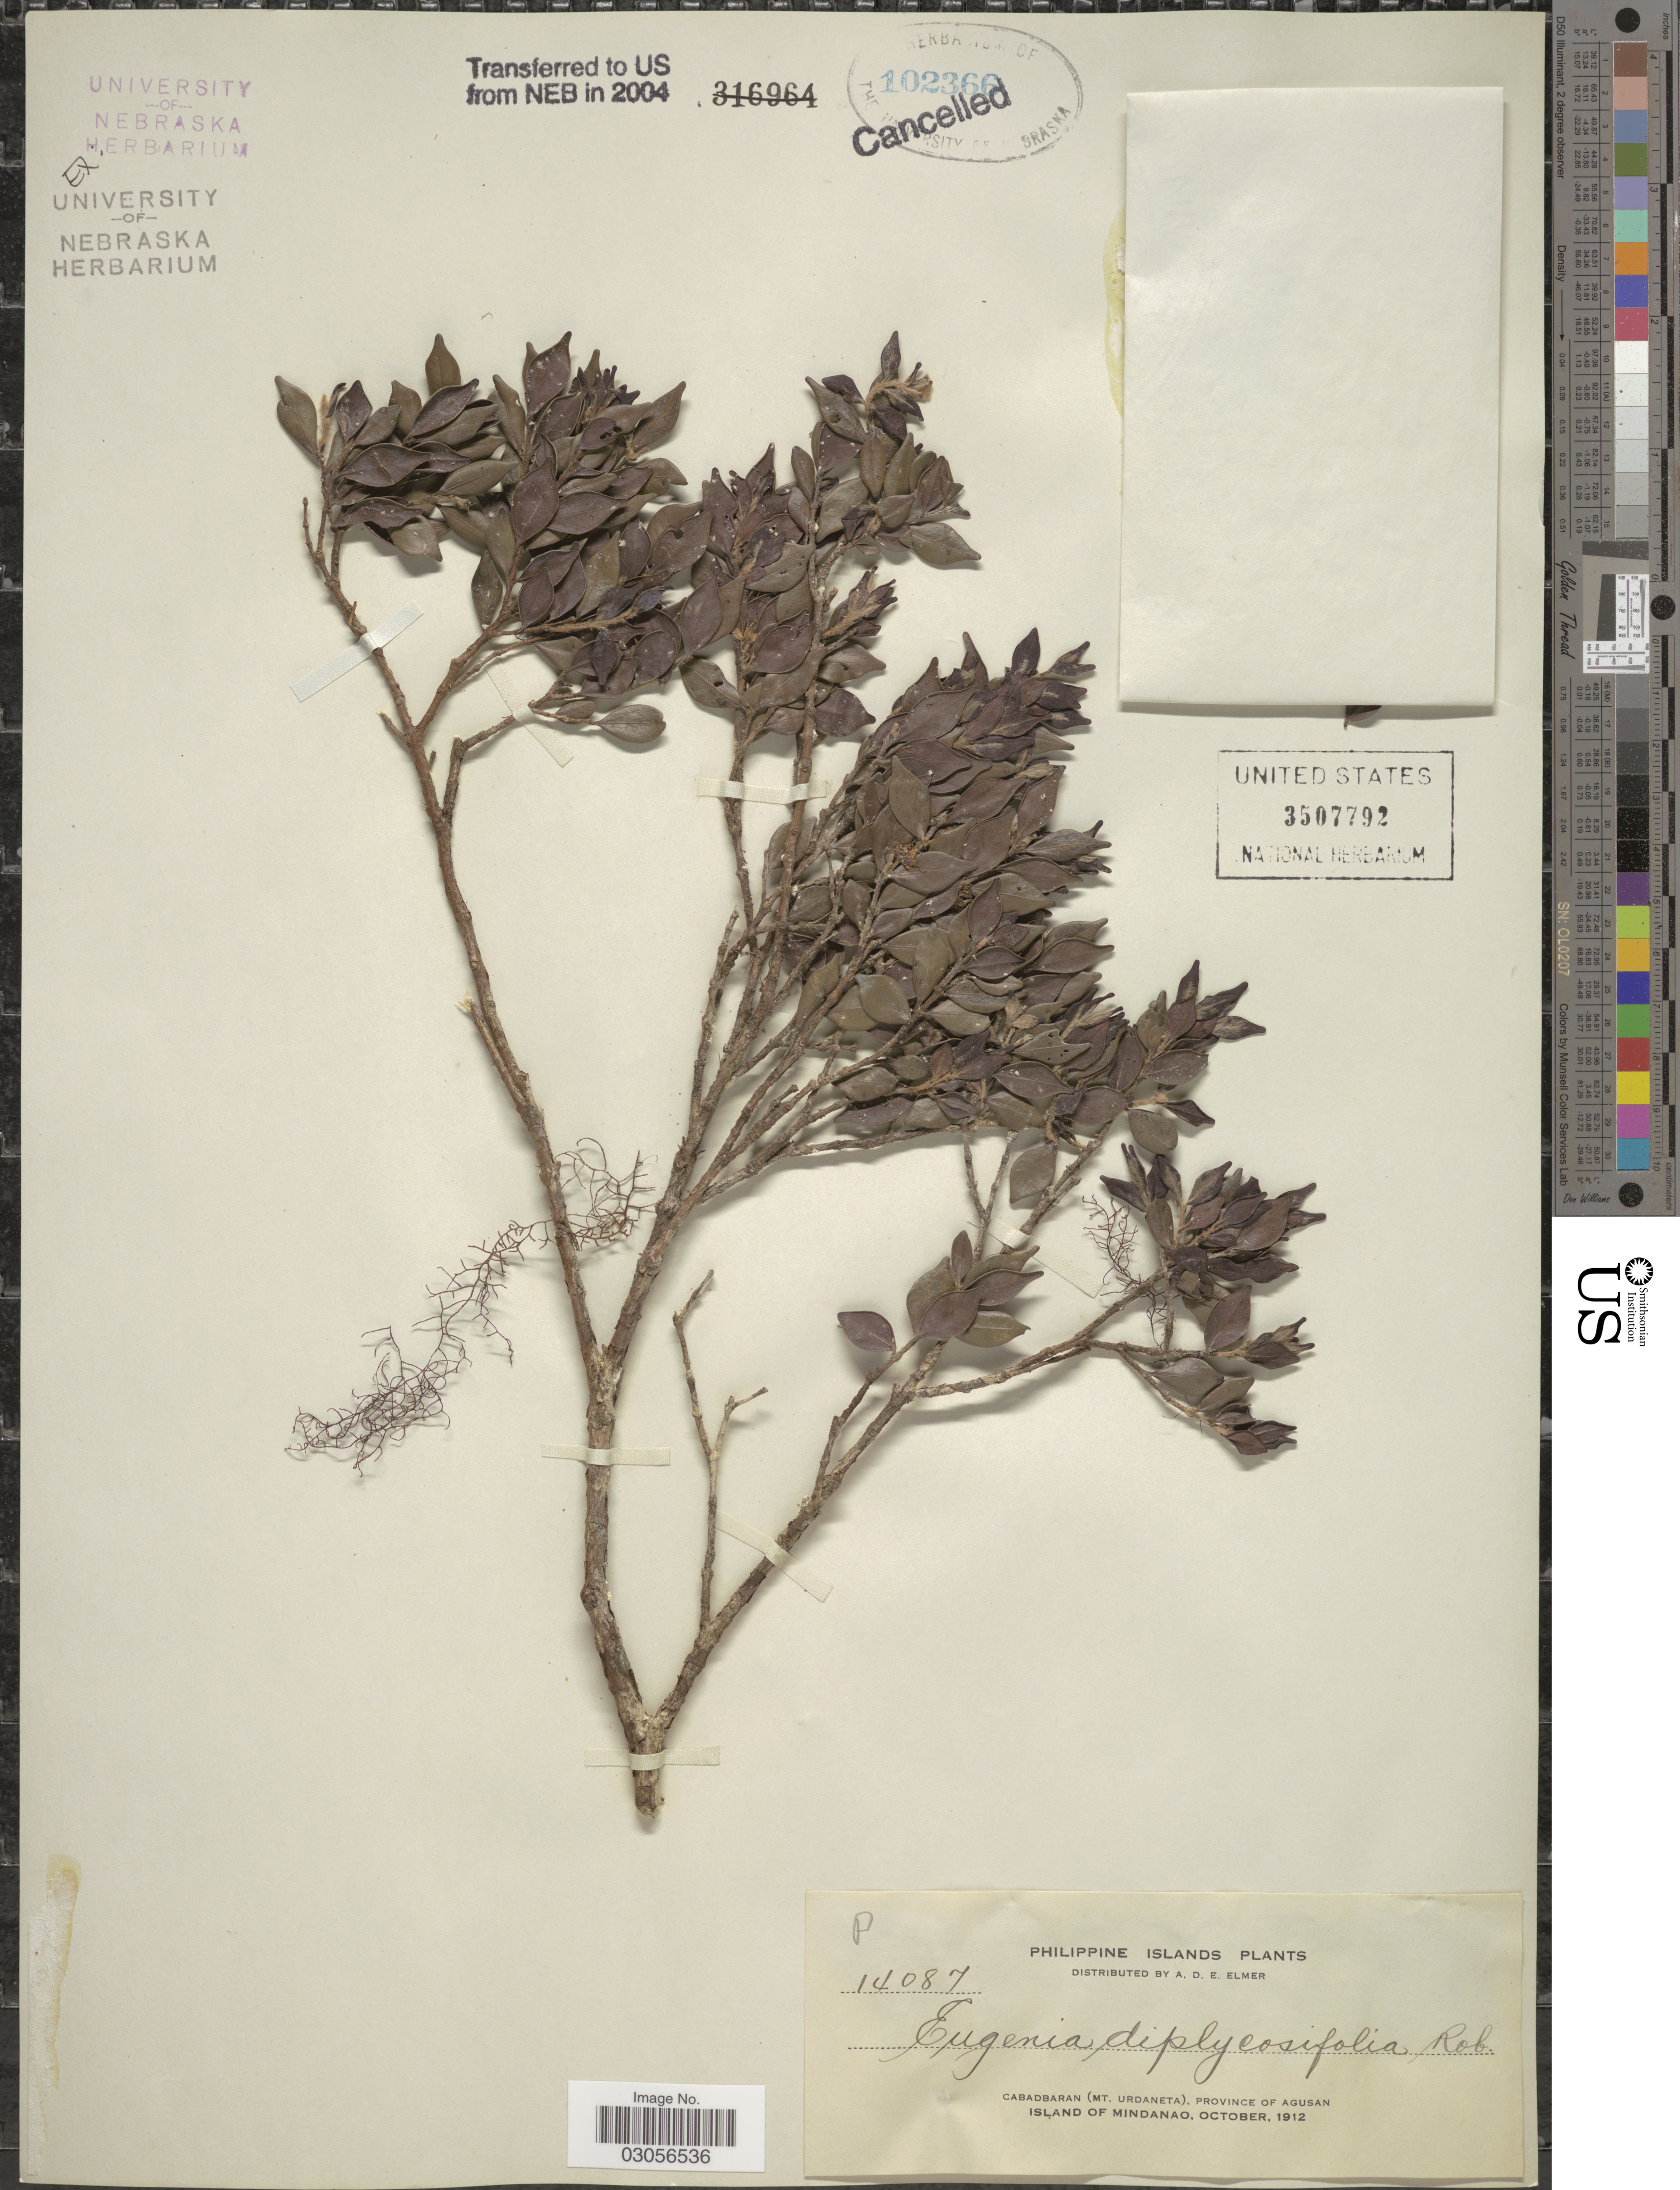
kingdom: Plantae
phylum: Tracheophyta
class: Magnoliopsida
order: Myrtales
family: Myrtaceae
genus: Xanthomyrtus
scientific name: Xanthomyrtus diplycosiifolia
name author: (C.B. Rob.) Merr.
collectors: A. D. E. Elmer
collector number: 14087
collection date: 1912-10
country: Philippines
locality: Philippine Islands, Cabadbaran (Mt. Urdaneta), Province of Agusan, Island of Mindanao.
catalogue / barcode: US 3507792